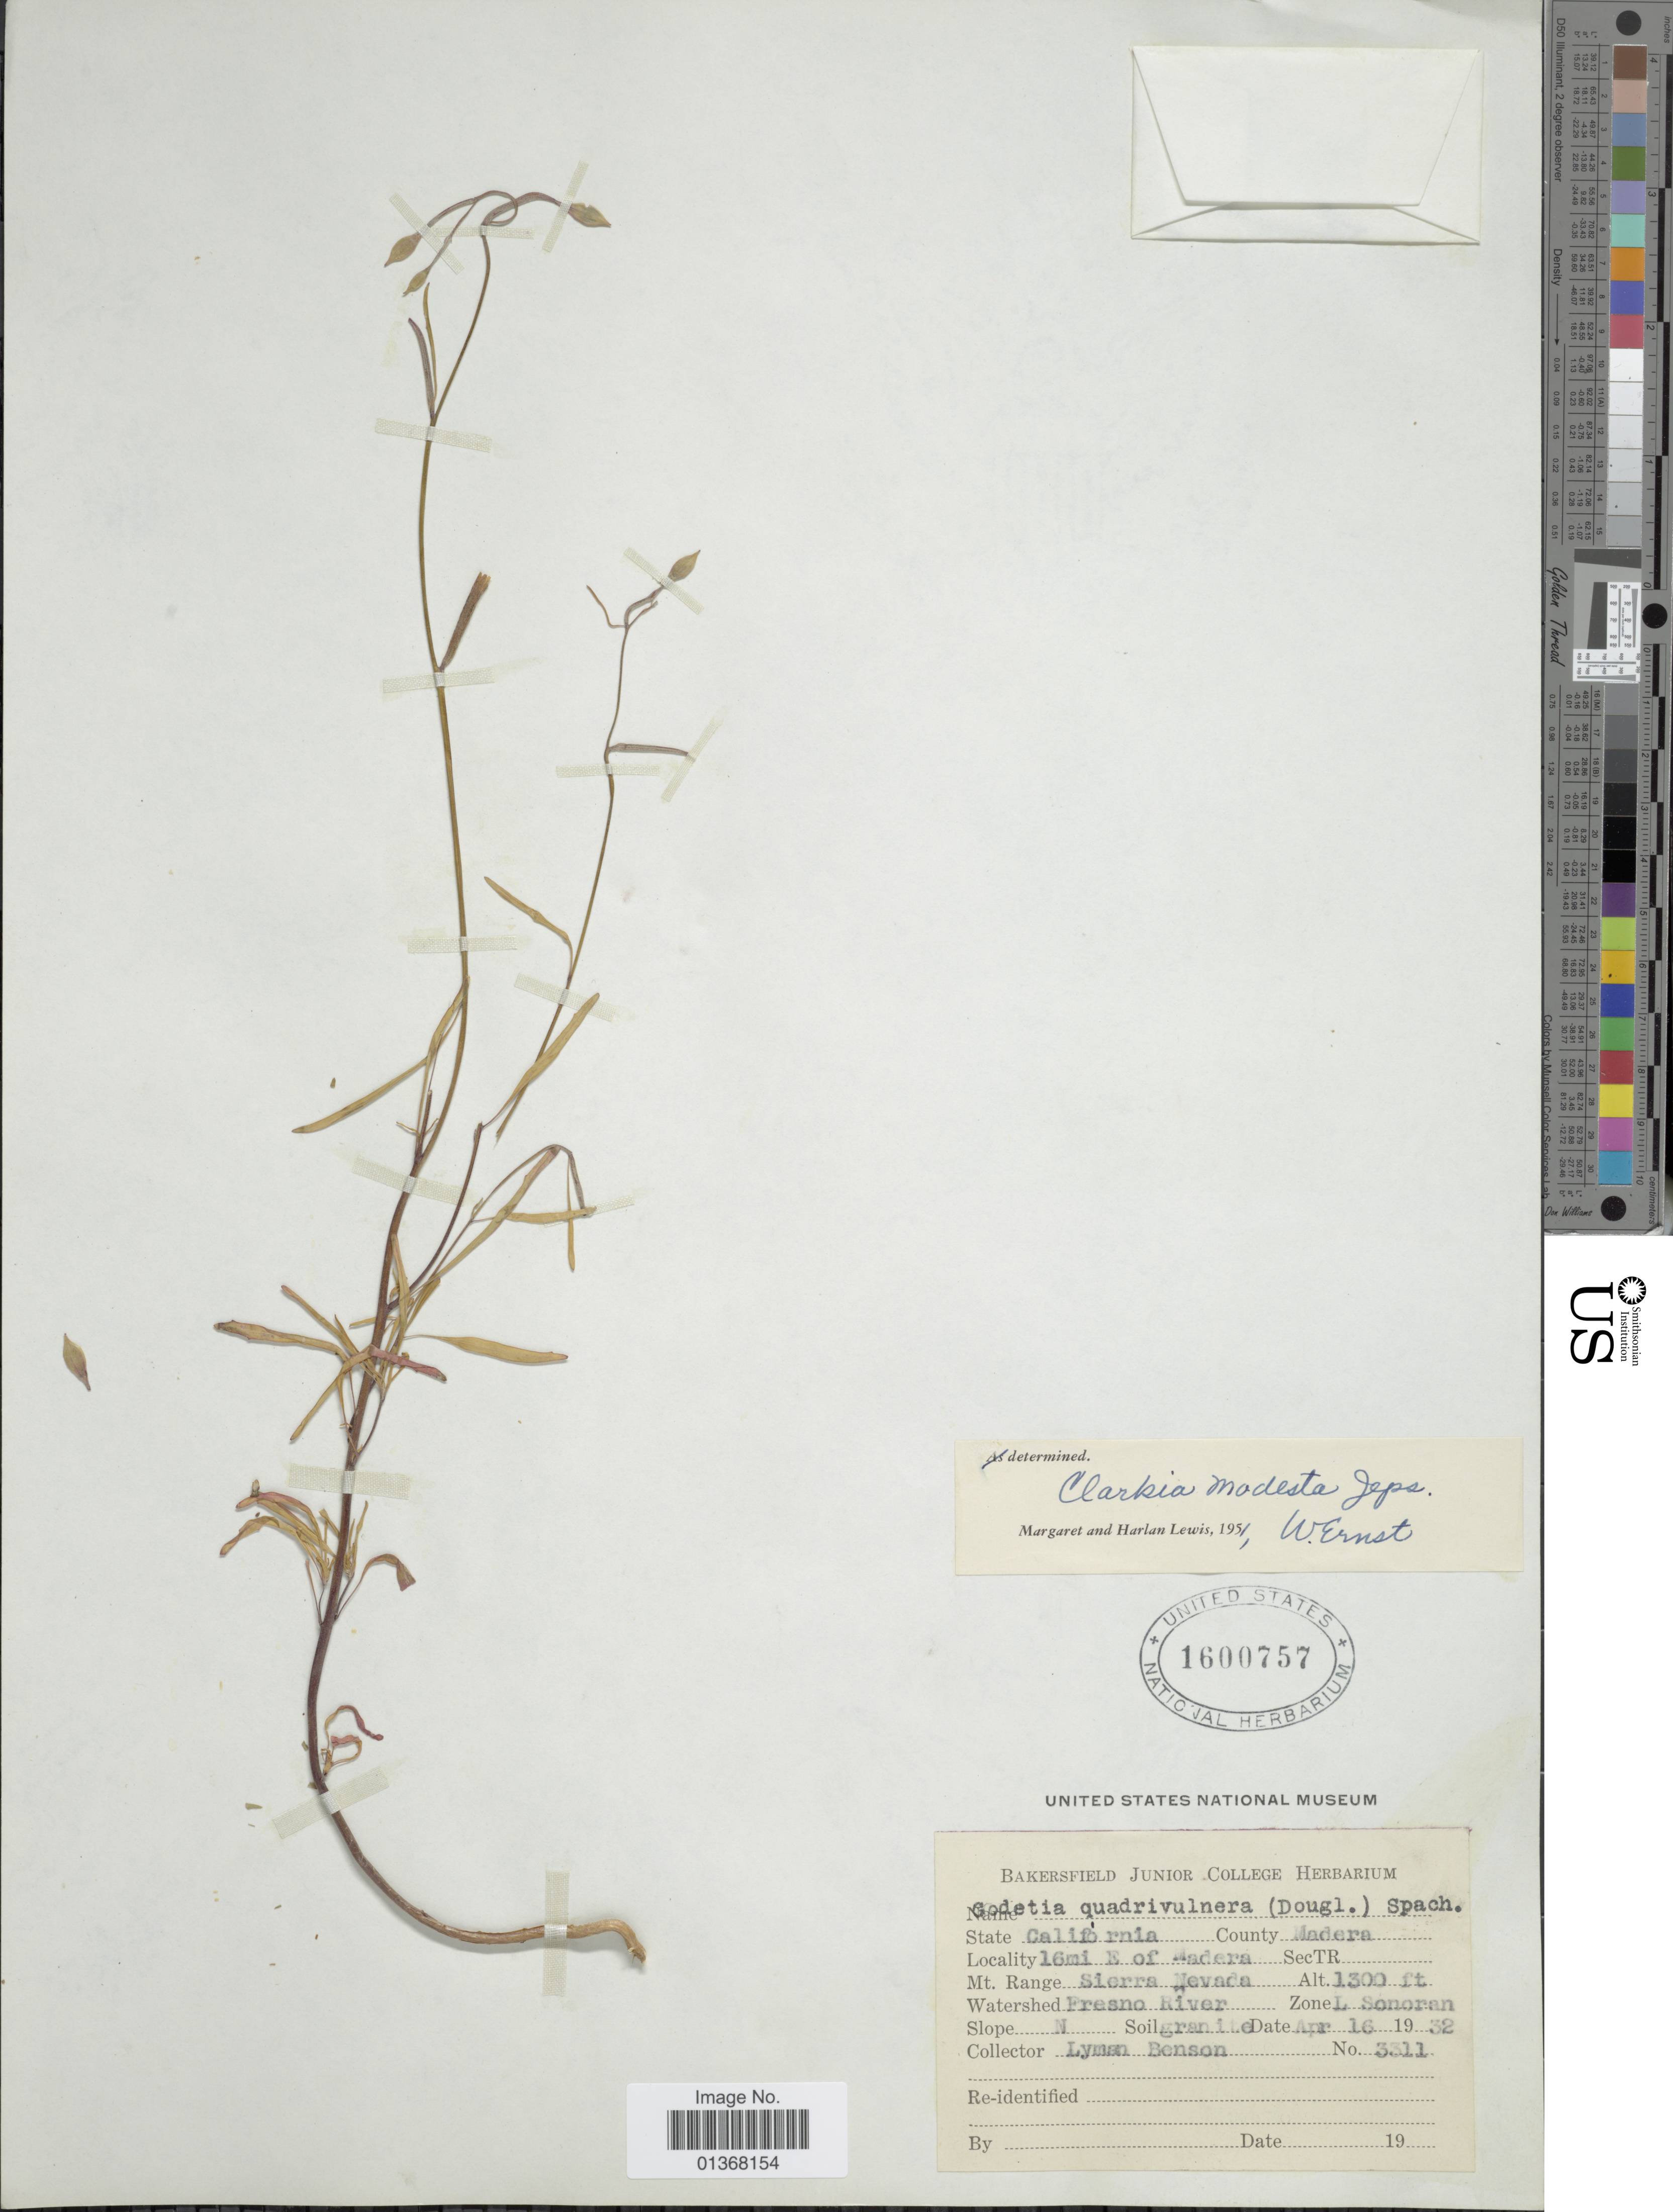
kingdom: Plantae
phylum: Tracheophyta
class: Magnoliopsida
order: Myrtales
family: Onagraceae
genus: Clarkia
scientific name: Clarkia modesta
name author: Jeps.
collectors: L. D. Benson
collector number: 3311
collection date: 1932-04-16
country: United States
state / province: California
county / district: Fresno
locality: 16mi E of Madera, Mt. Range Sierra Nevada, Fresno River, Zone L Sonoran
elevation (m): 396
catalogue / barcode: US 1600757